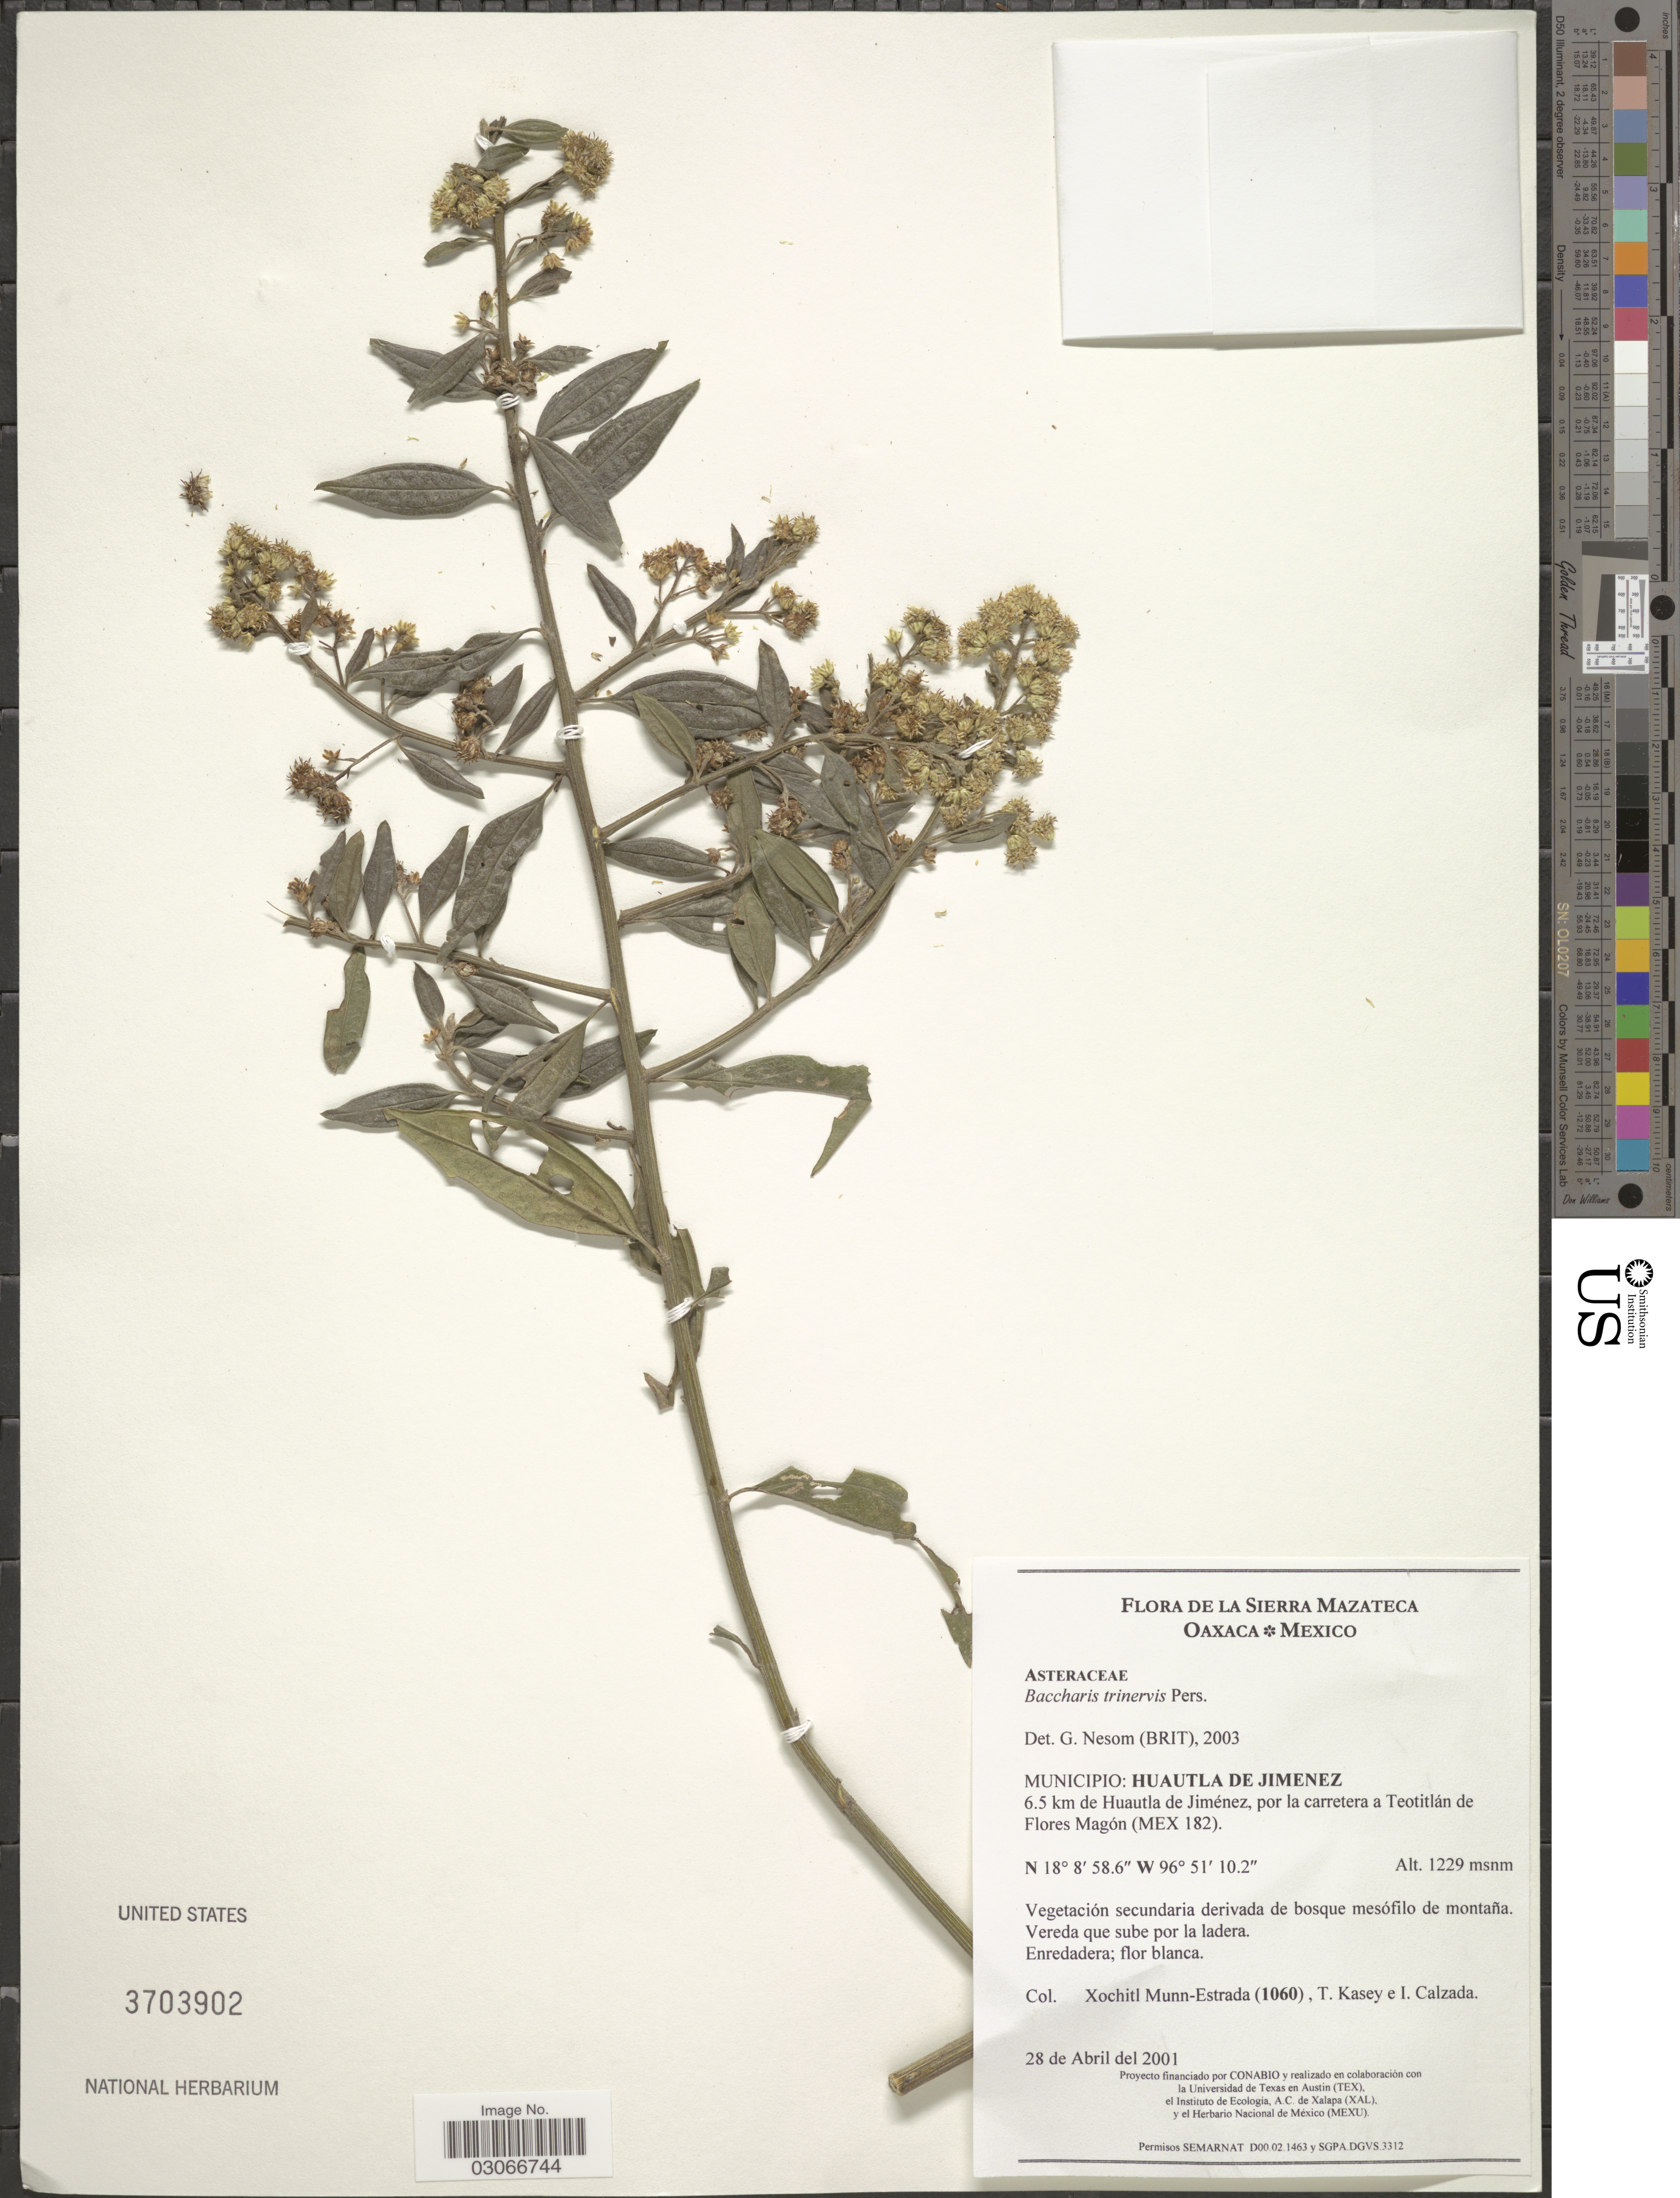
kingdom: Plantae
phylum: Tracheophyta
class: Magnoliopsida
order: Asterales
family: Asteraceae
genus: Baccharis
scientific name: Baccharis trinervis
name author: (Lam.) Pers.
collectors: X. Munn-Estrada, T. Kasey & I. Calzada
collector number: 1060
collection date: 2001-04-28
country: Mexico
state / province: Oaxaca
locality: La Sierra Mazateca. Municipio: Huautla de Jimenez. 6.5 km de Huautla de Jiménez, por la carretera a Teotitlán de Flores Magón (Mex 182).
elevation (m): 1229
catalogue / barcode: US 3703902